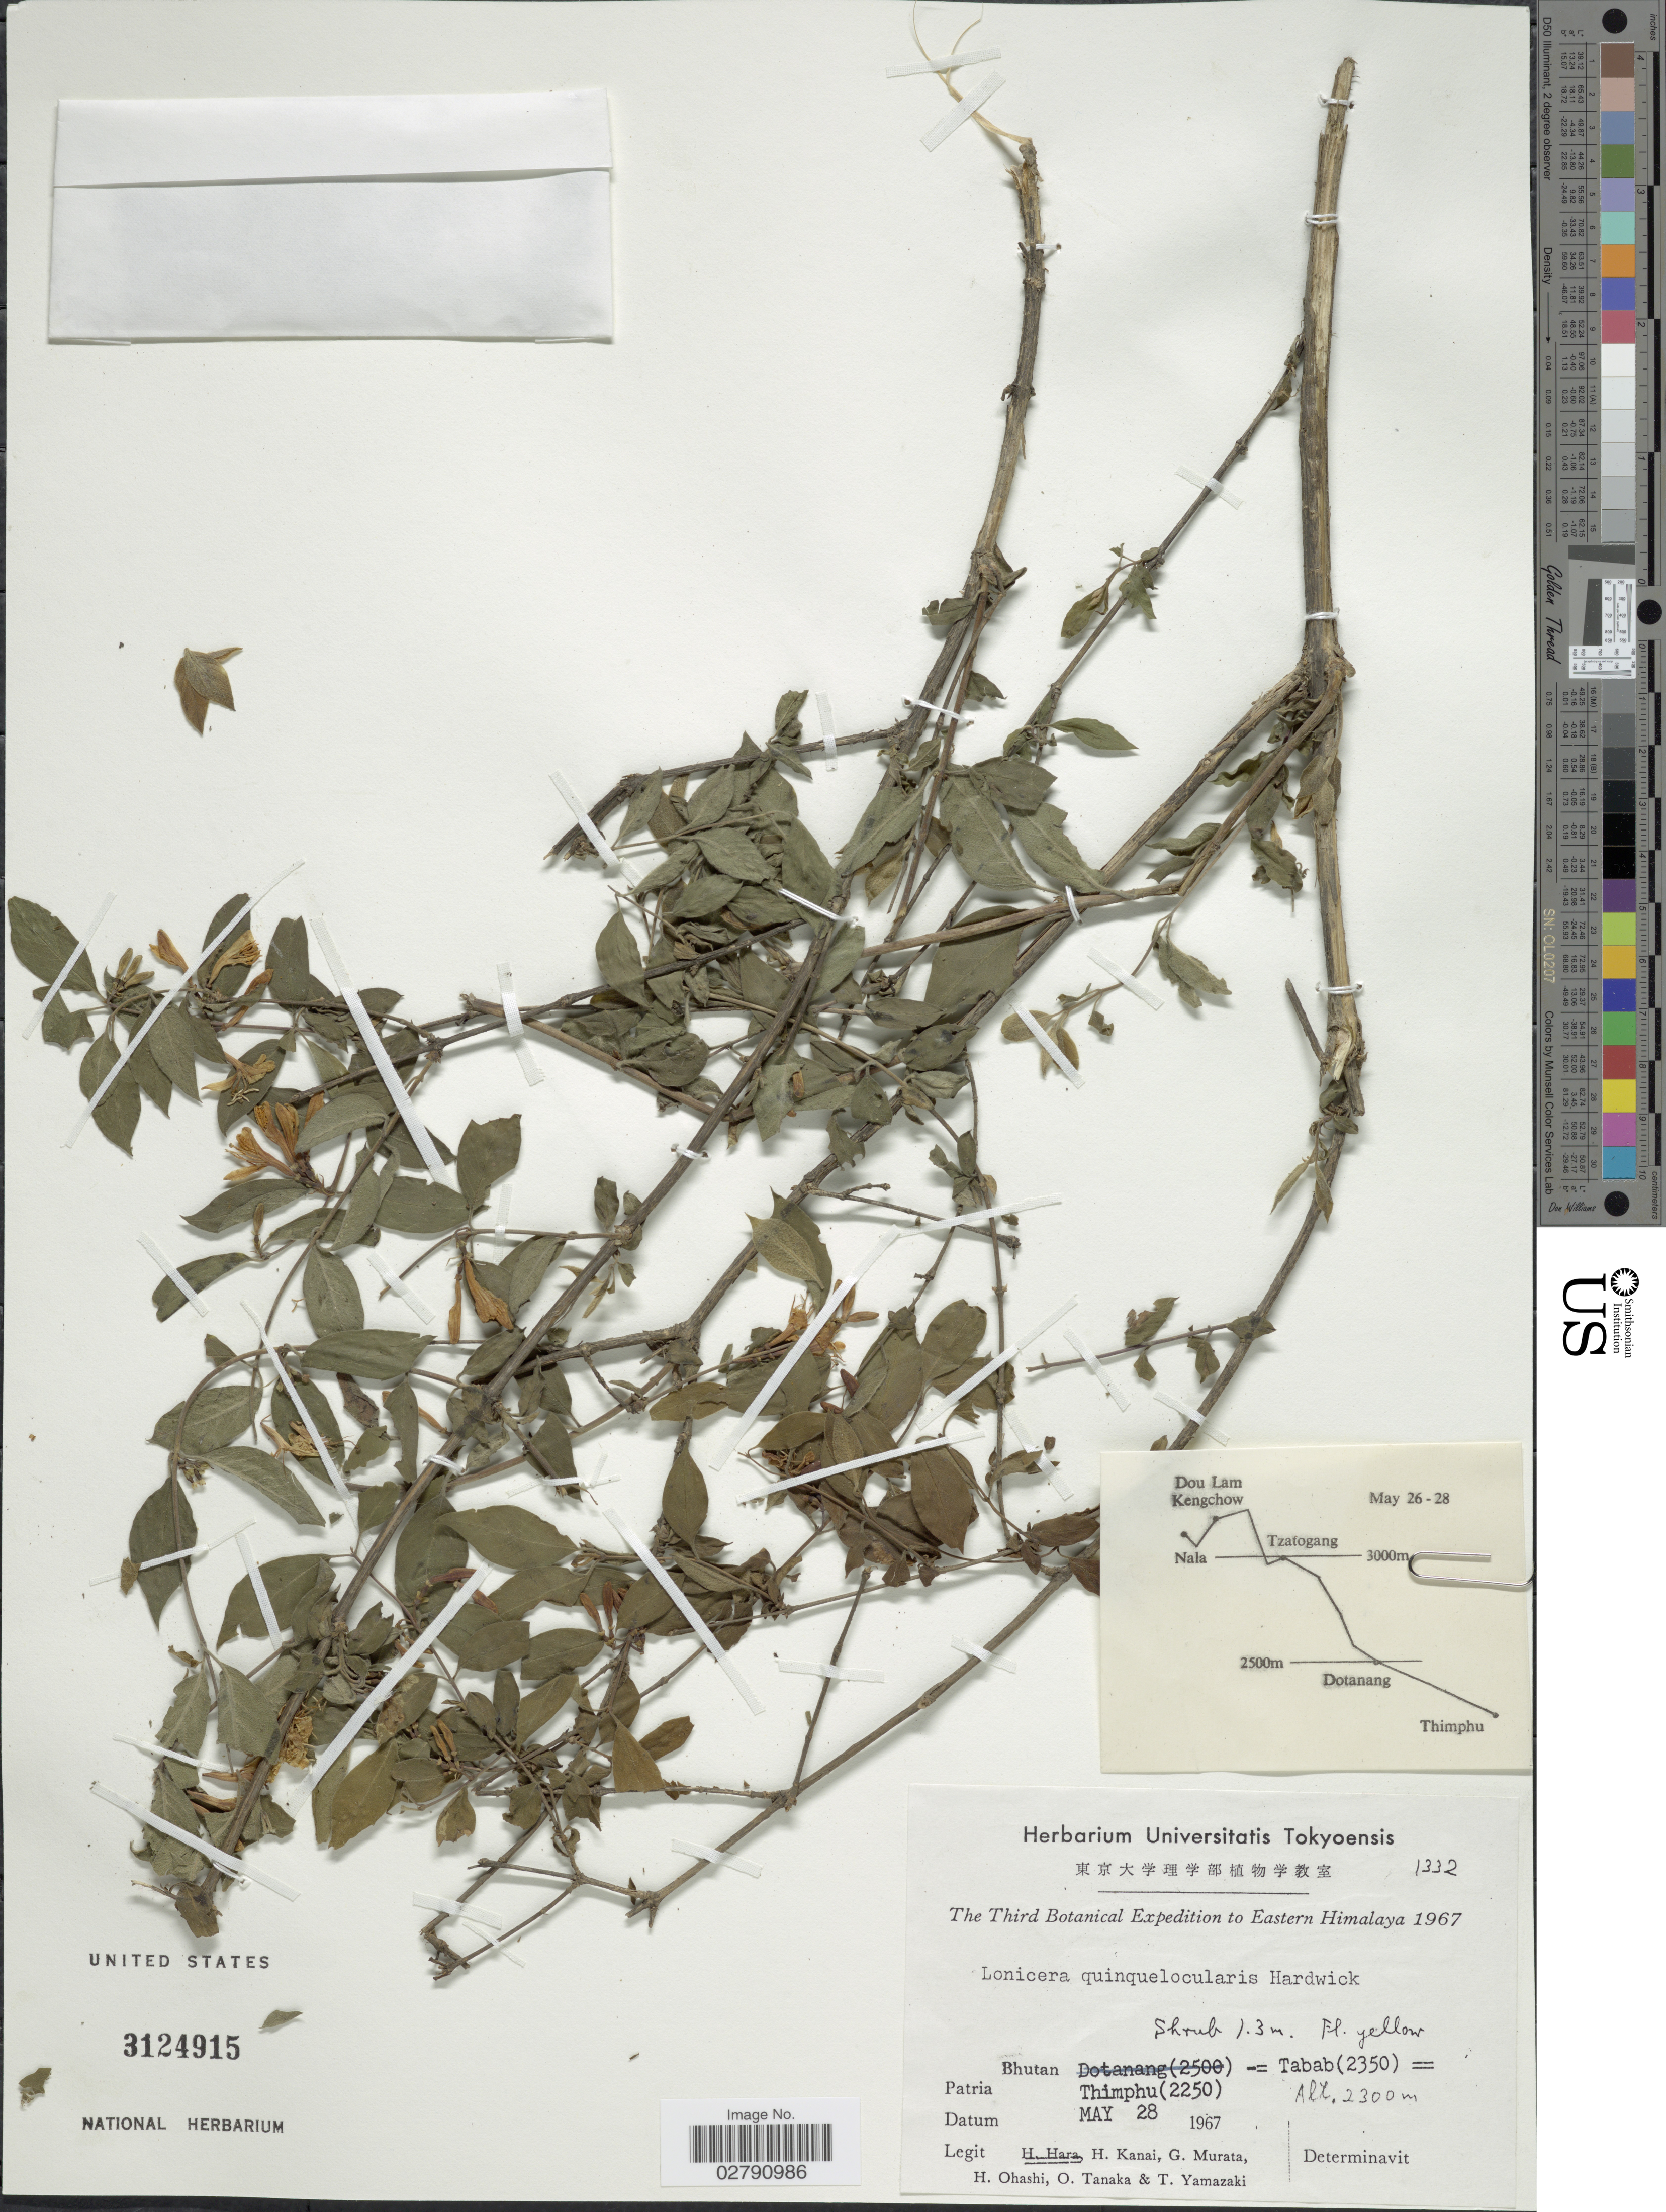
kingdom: Plantae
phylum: Tracheophyta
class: Magnoliopsida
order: Dipsacales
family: Caprifoliaceae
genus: Lonicera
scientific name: Lonicera quinquelocularis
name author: Hardw.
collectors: H. Kanai, G. Murata, H. Ohashi, O. Tanaka & T. Yamazaki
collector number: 1332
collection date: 1967-05-28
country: Bhutan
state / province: Thimphu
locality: Thimphu (2250)-= Tabab (2350). Eastern Himalaya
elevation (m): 2300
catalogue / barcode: US 3124915